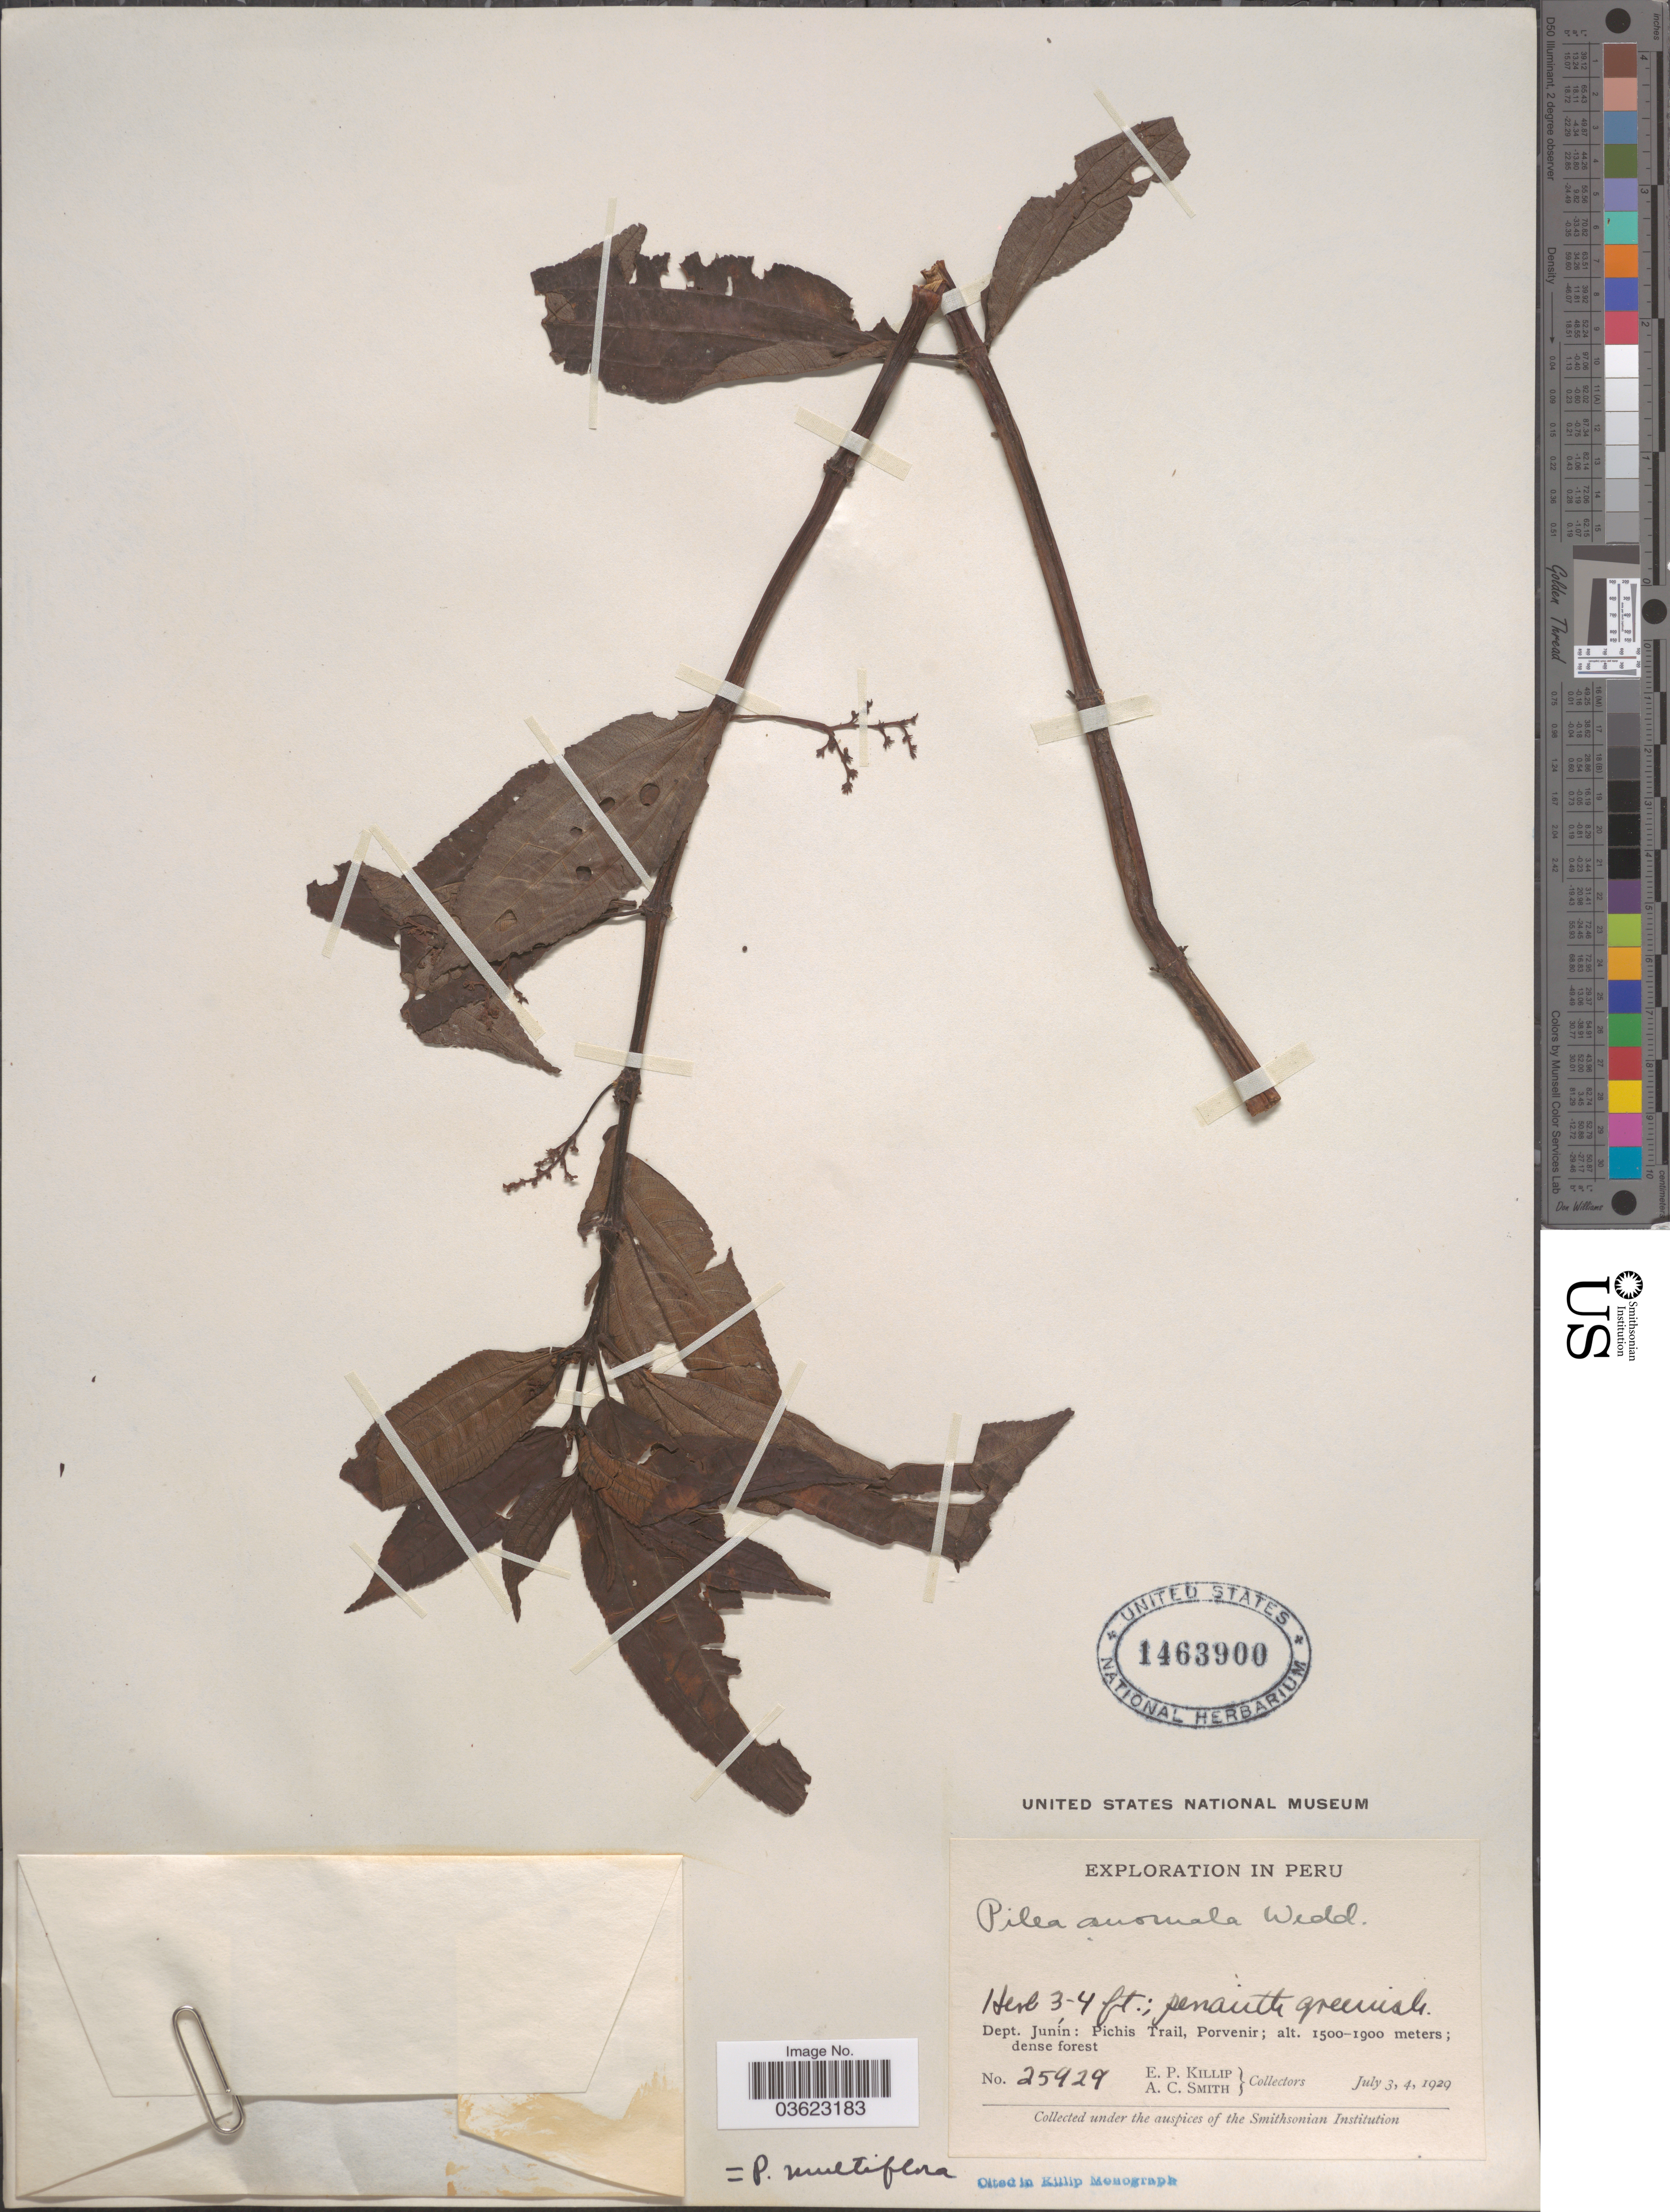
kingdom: Plantae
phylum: Tracheophyta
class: Magnoliopsida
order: Rosales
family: Urticaceae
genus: Pilea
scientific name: Pilea anomala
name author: Wedd.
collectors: E. P. Killip & A. C. Smith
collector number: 25929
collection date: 1929-07-03/1929-07-04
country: Peru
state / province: Junín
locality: Dept. Junín: Pichis Trail, Porvenir.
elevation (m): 1500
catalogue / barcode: US 1463900